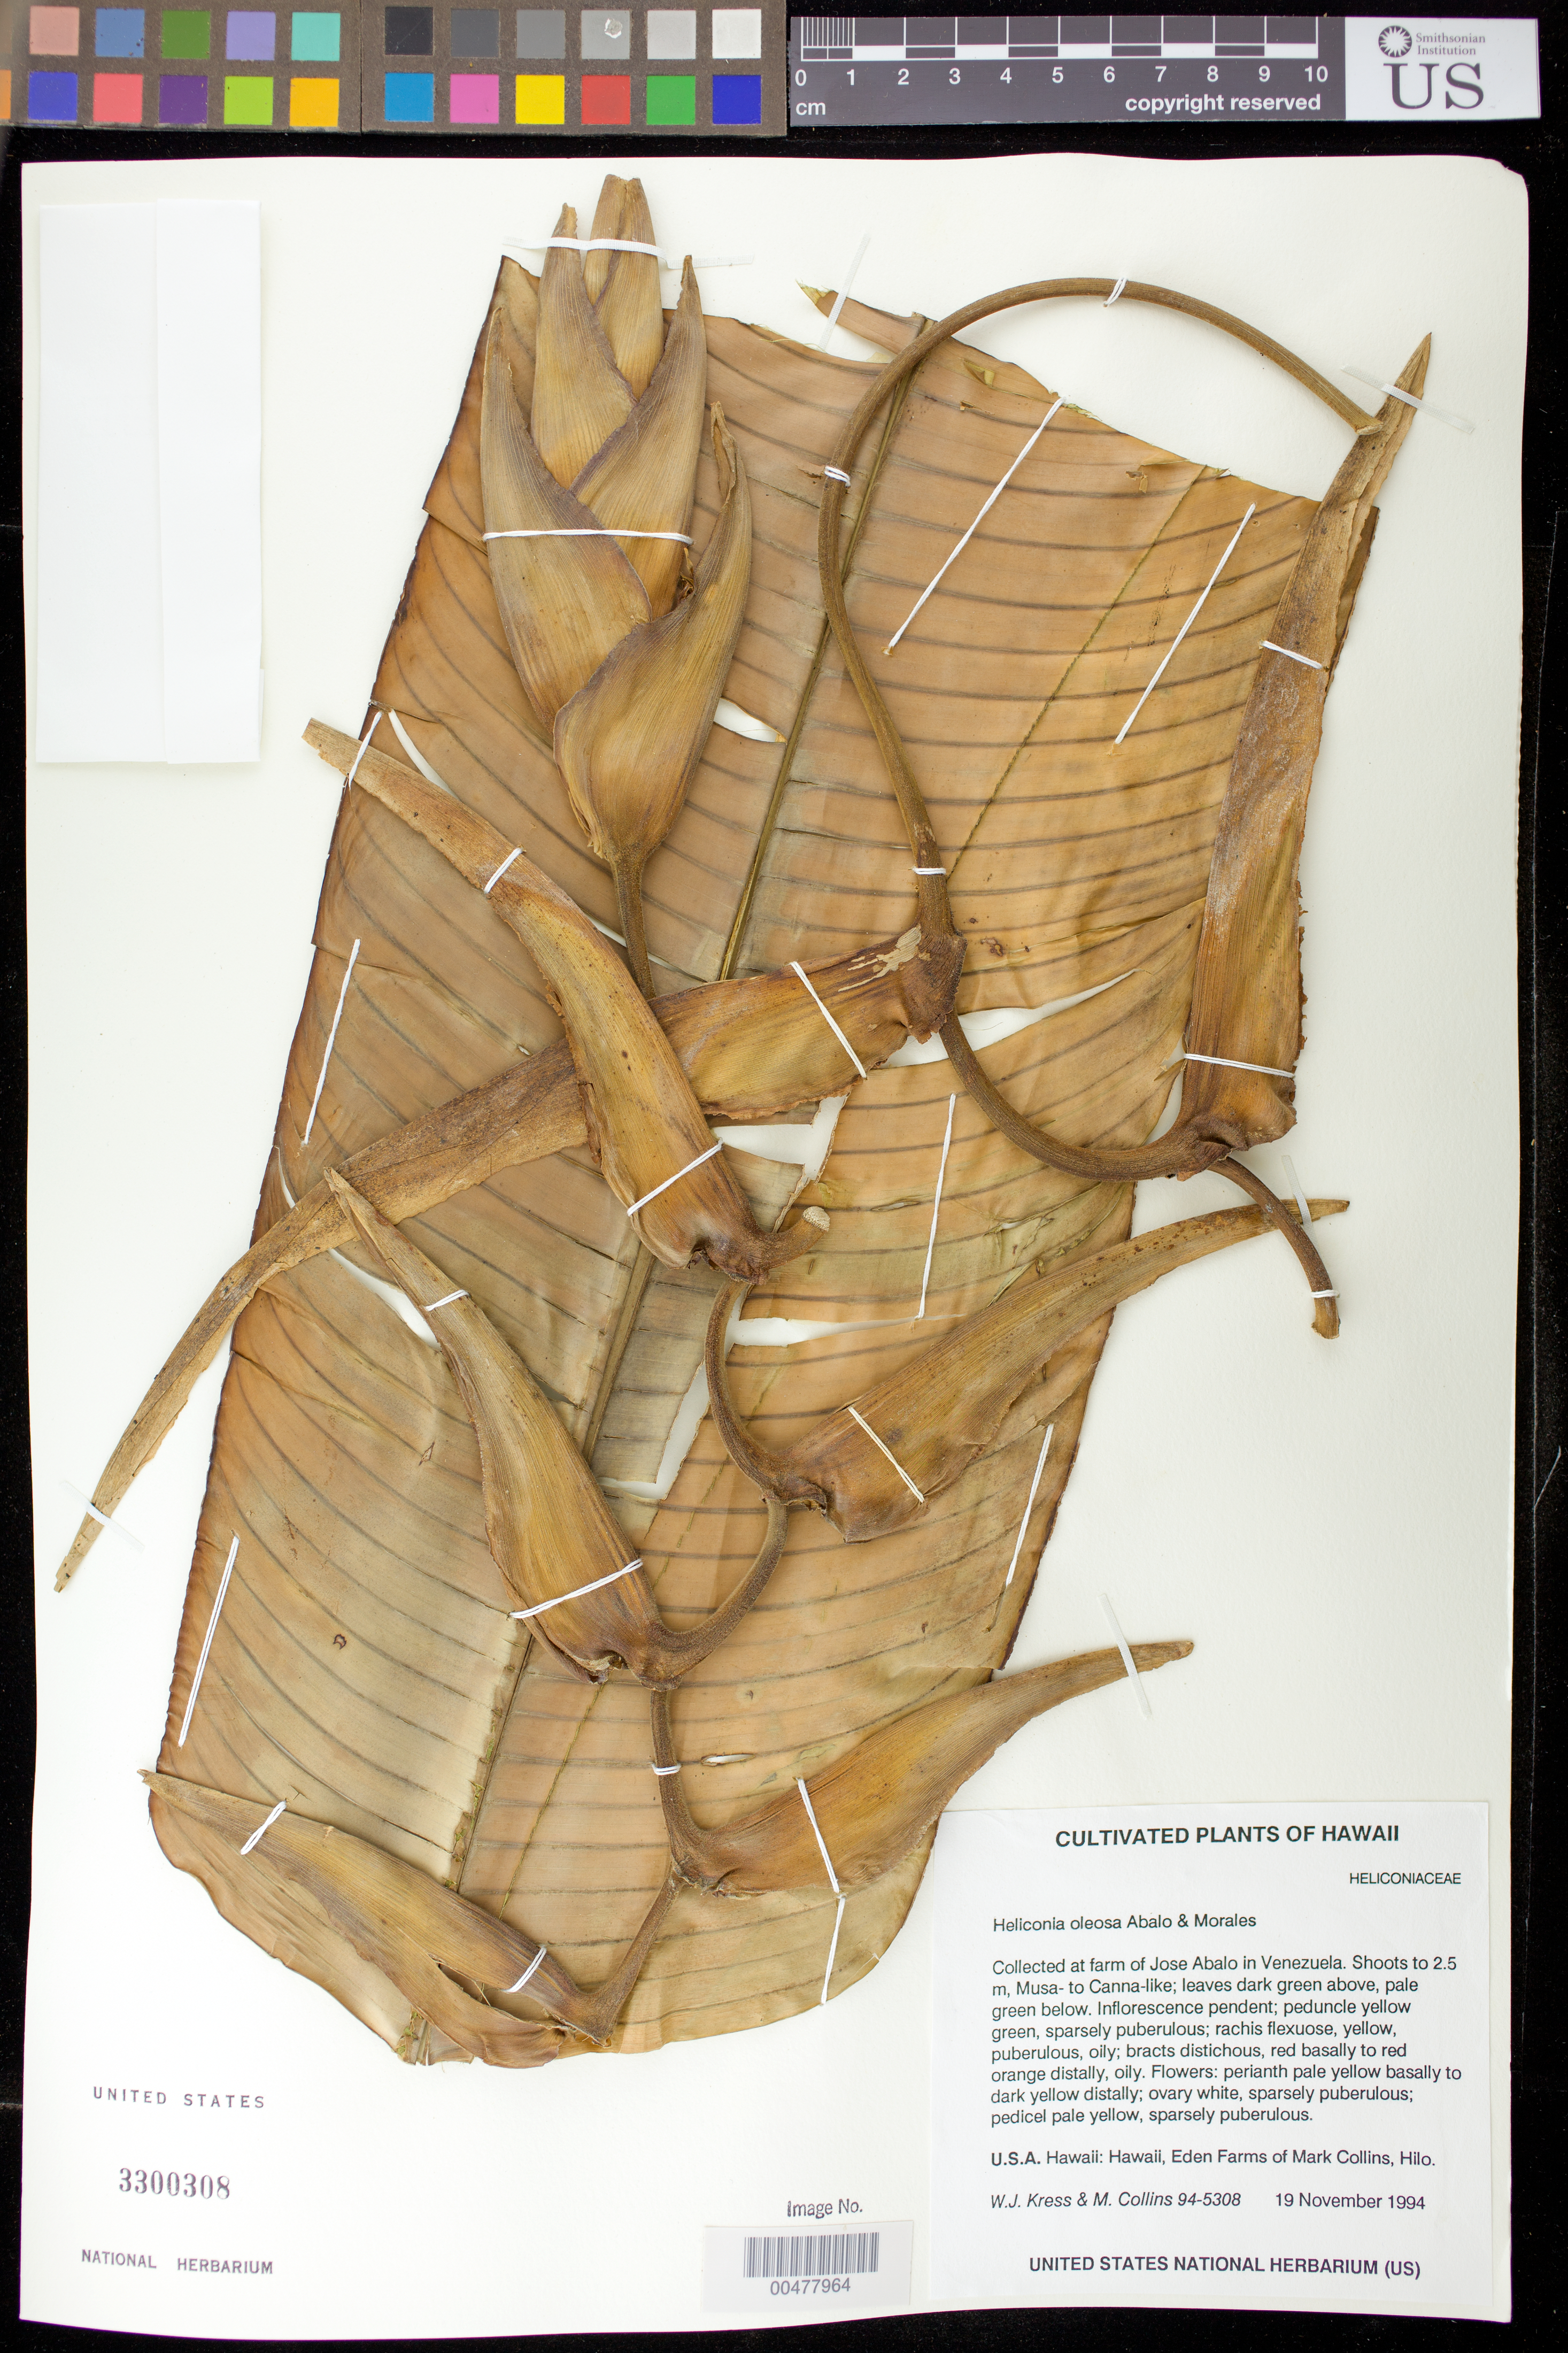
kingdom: Plantae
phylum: Tracheophyta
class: Liliopsida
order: Zingiberales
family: Heliconiaceae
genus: Heliconia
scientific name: Heliconia oleosa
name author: Abalo & G. Morales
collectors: W. J. Kress & M. Collins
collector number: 94-5308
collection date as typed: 19 Nov 1994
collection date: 1994-11-19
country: United States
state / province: Hawaii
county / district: Hawaii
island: Hawaii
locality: Eden Farms of Mark Collins, Hilo, originally from Venezuela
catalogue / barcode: US 3300308